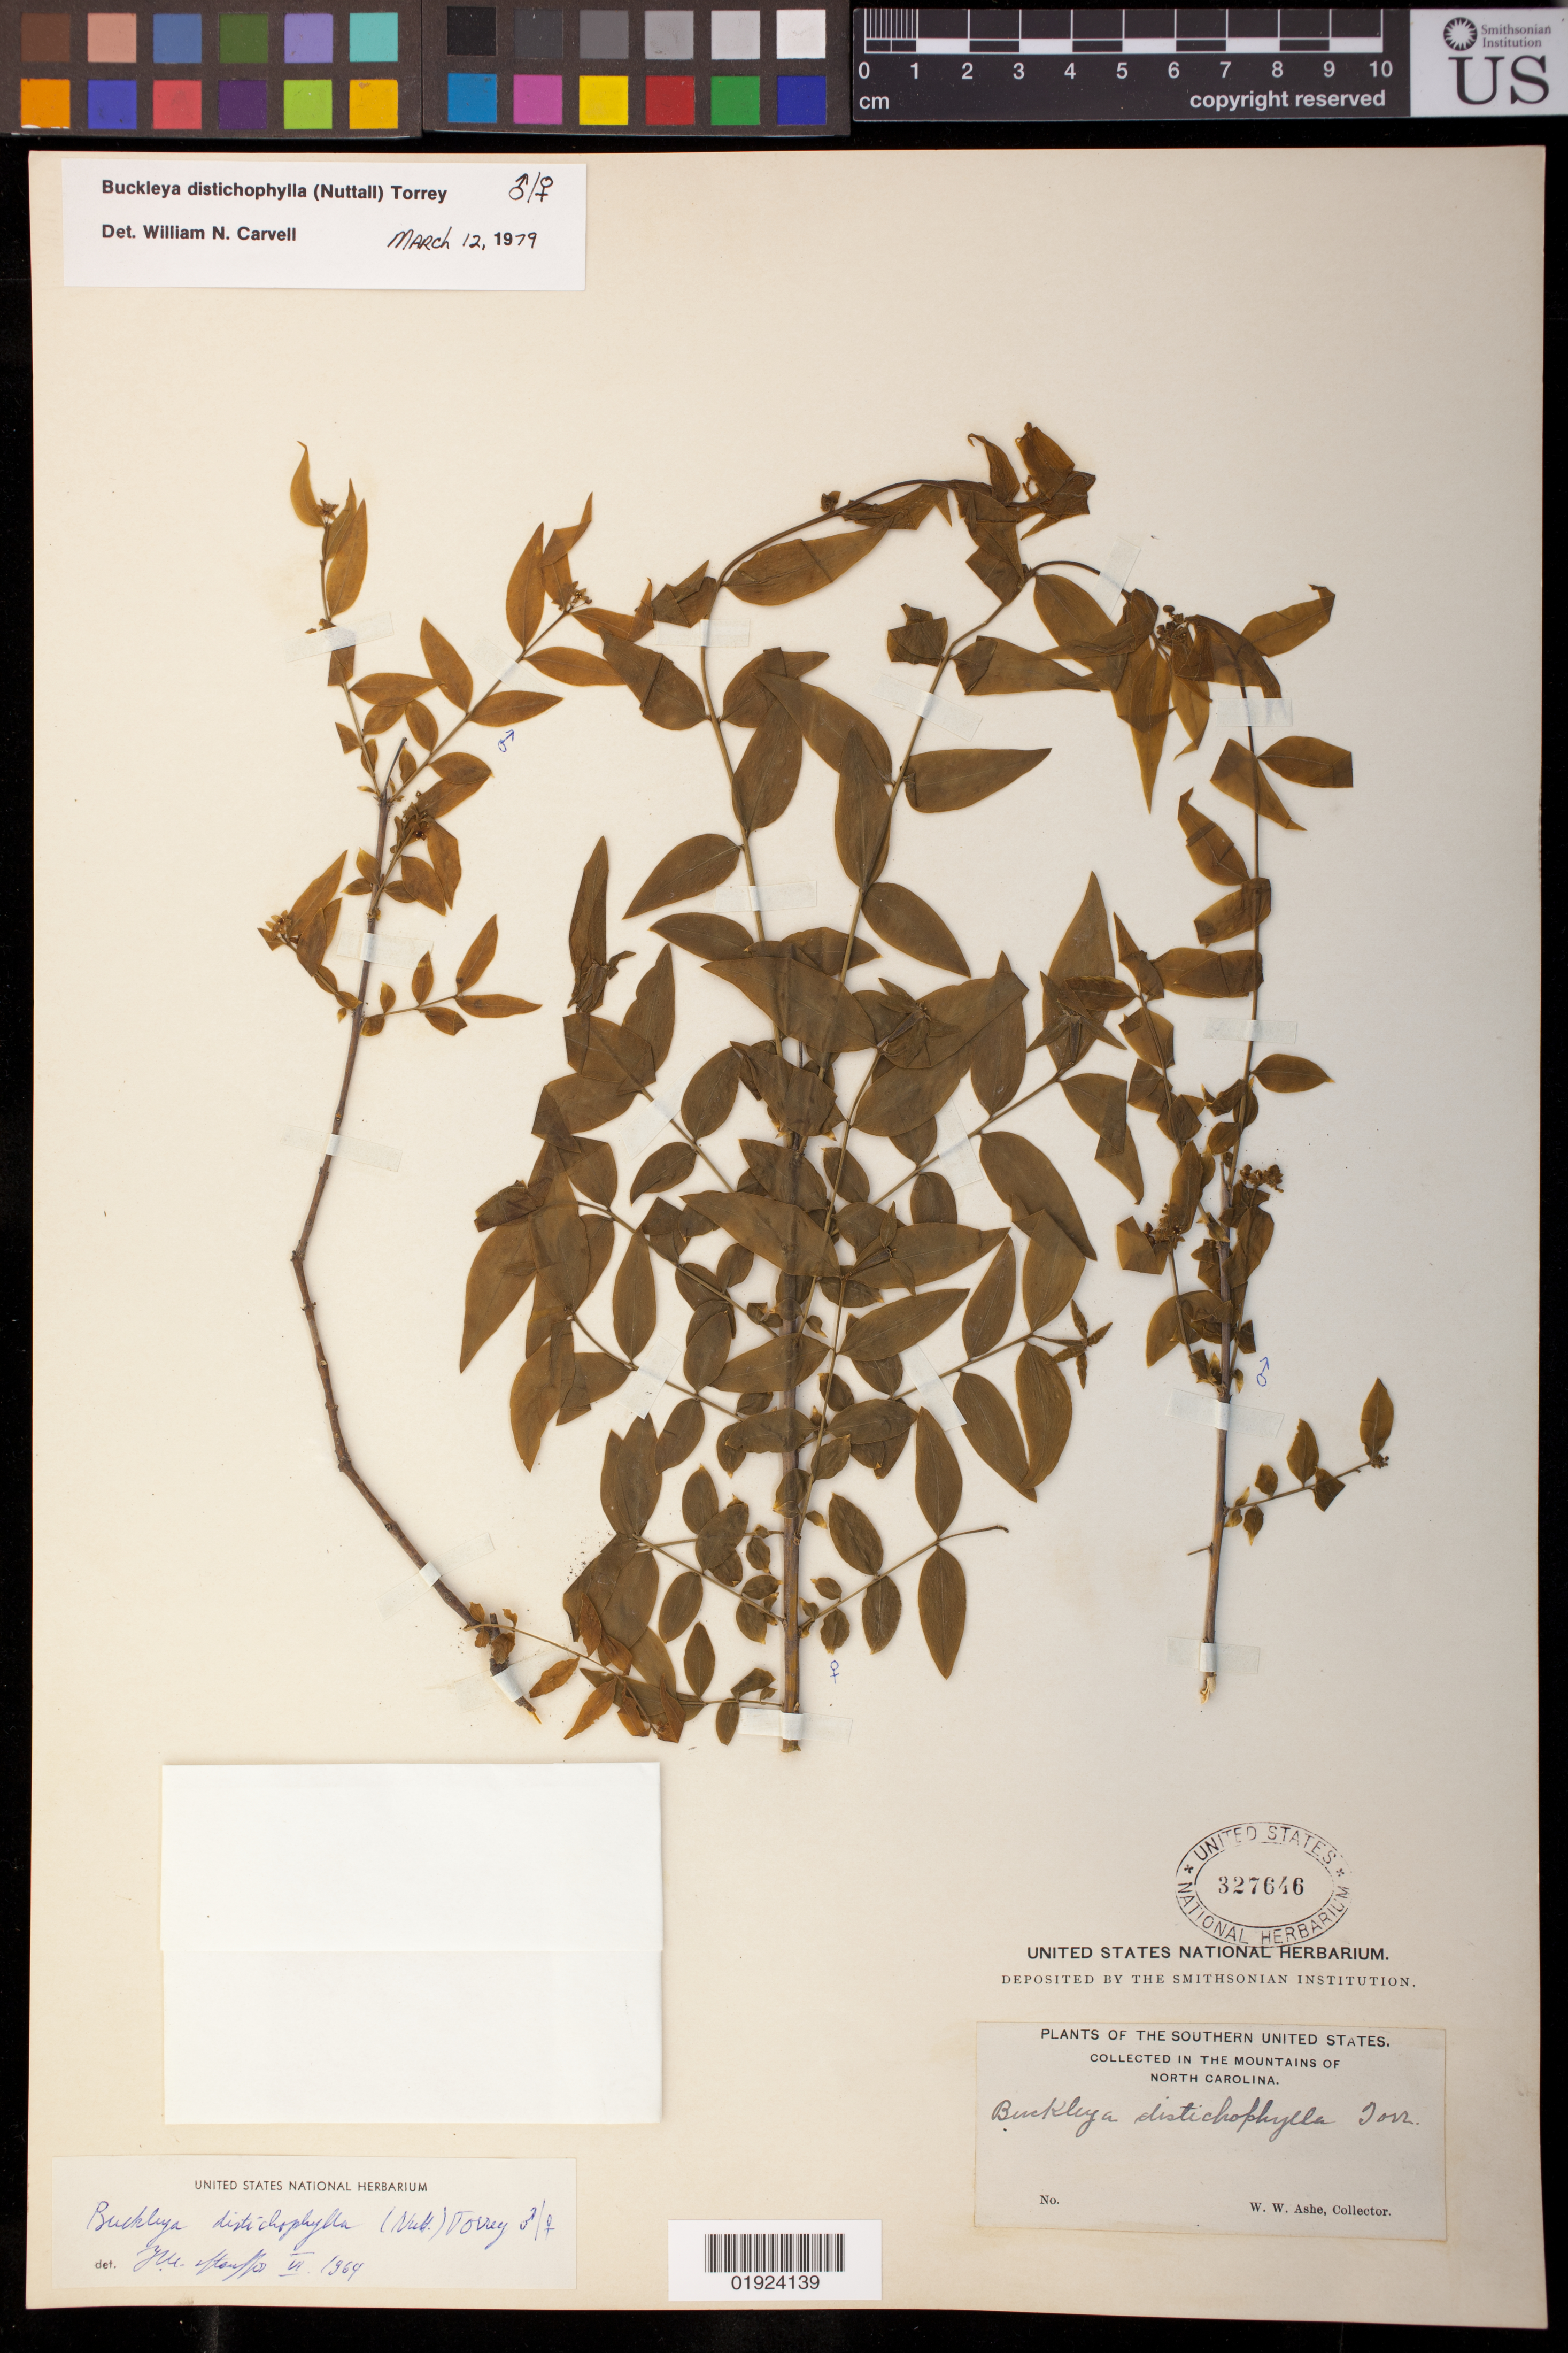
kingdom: Plantae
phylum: Tracheophyta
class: Magnoliopsida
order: Santalales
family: Thesiaceae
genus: Buckleya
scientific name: Buckleya distichophylla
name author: (Nutt.) Torr.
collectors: W. W. Ashe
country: United States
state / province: North Carolina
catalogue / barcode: US 327646